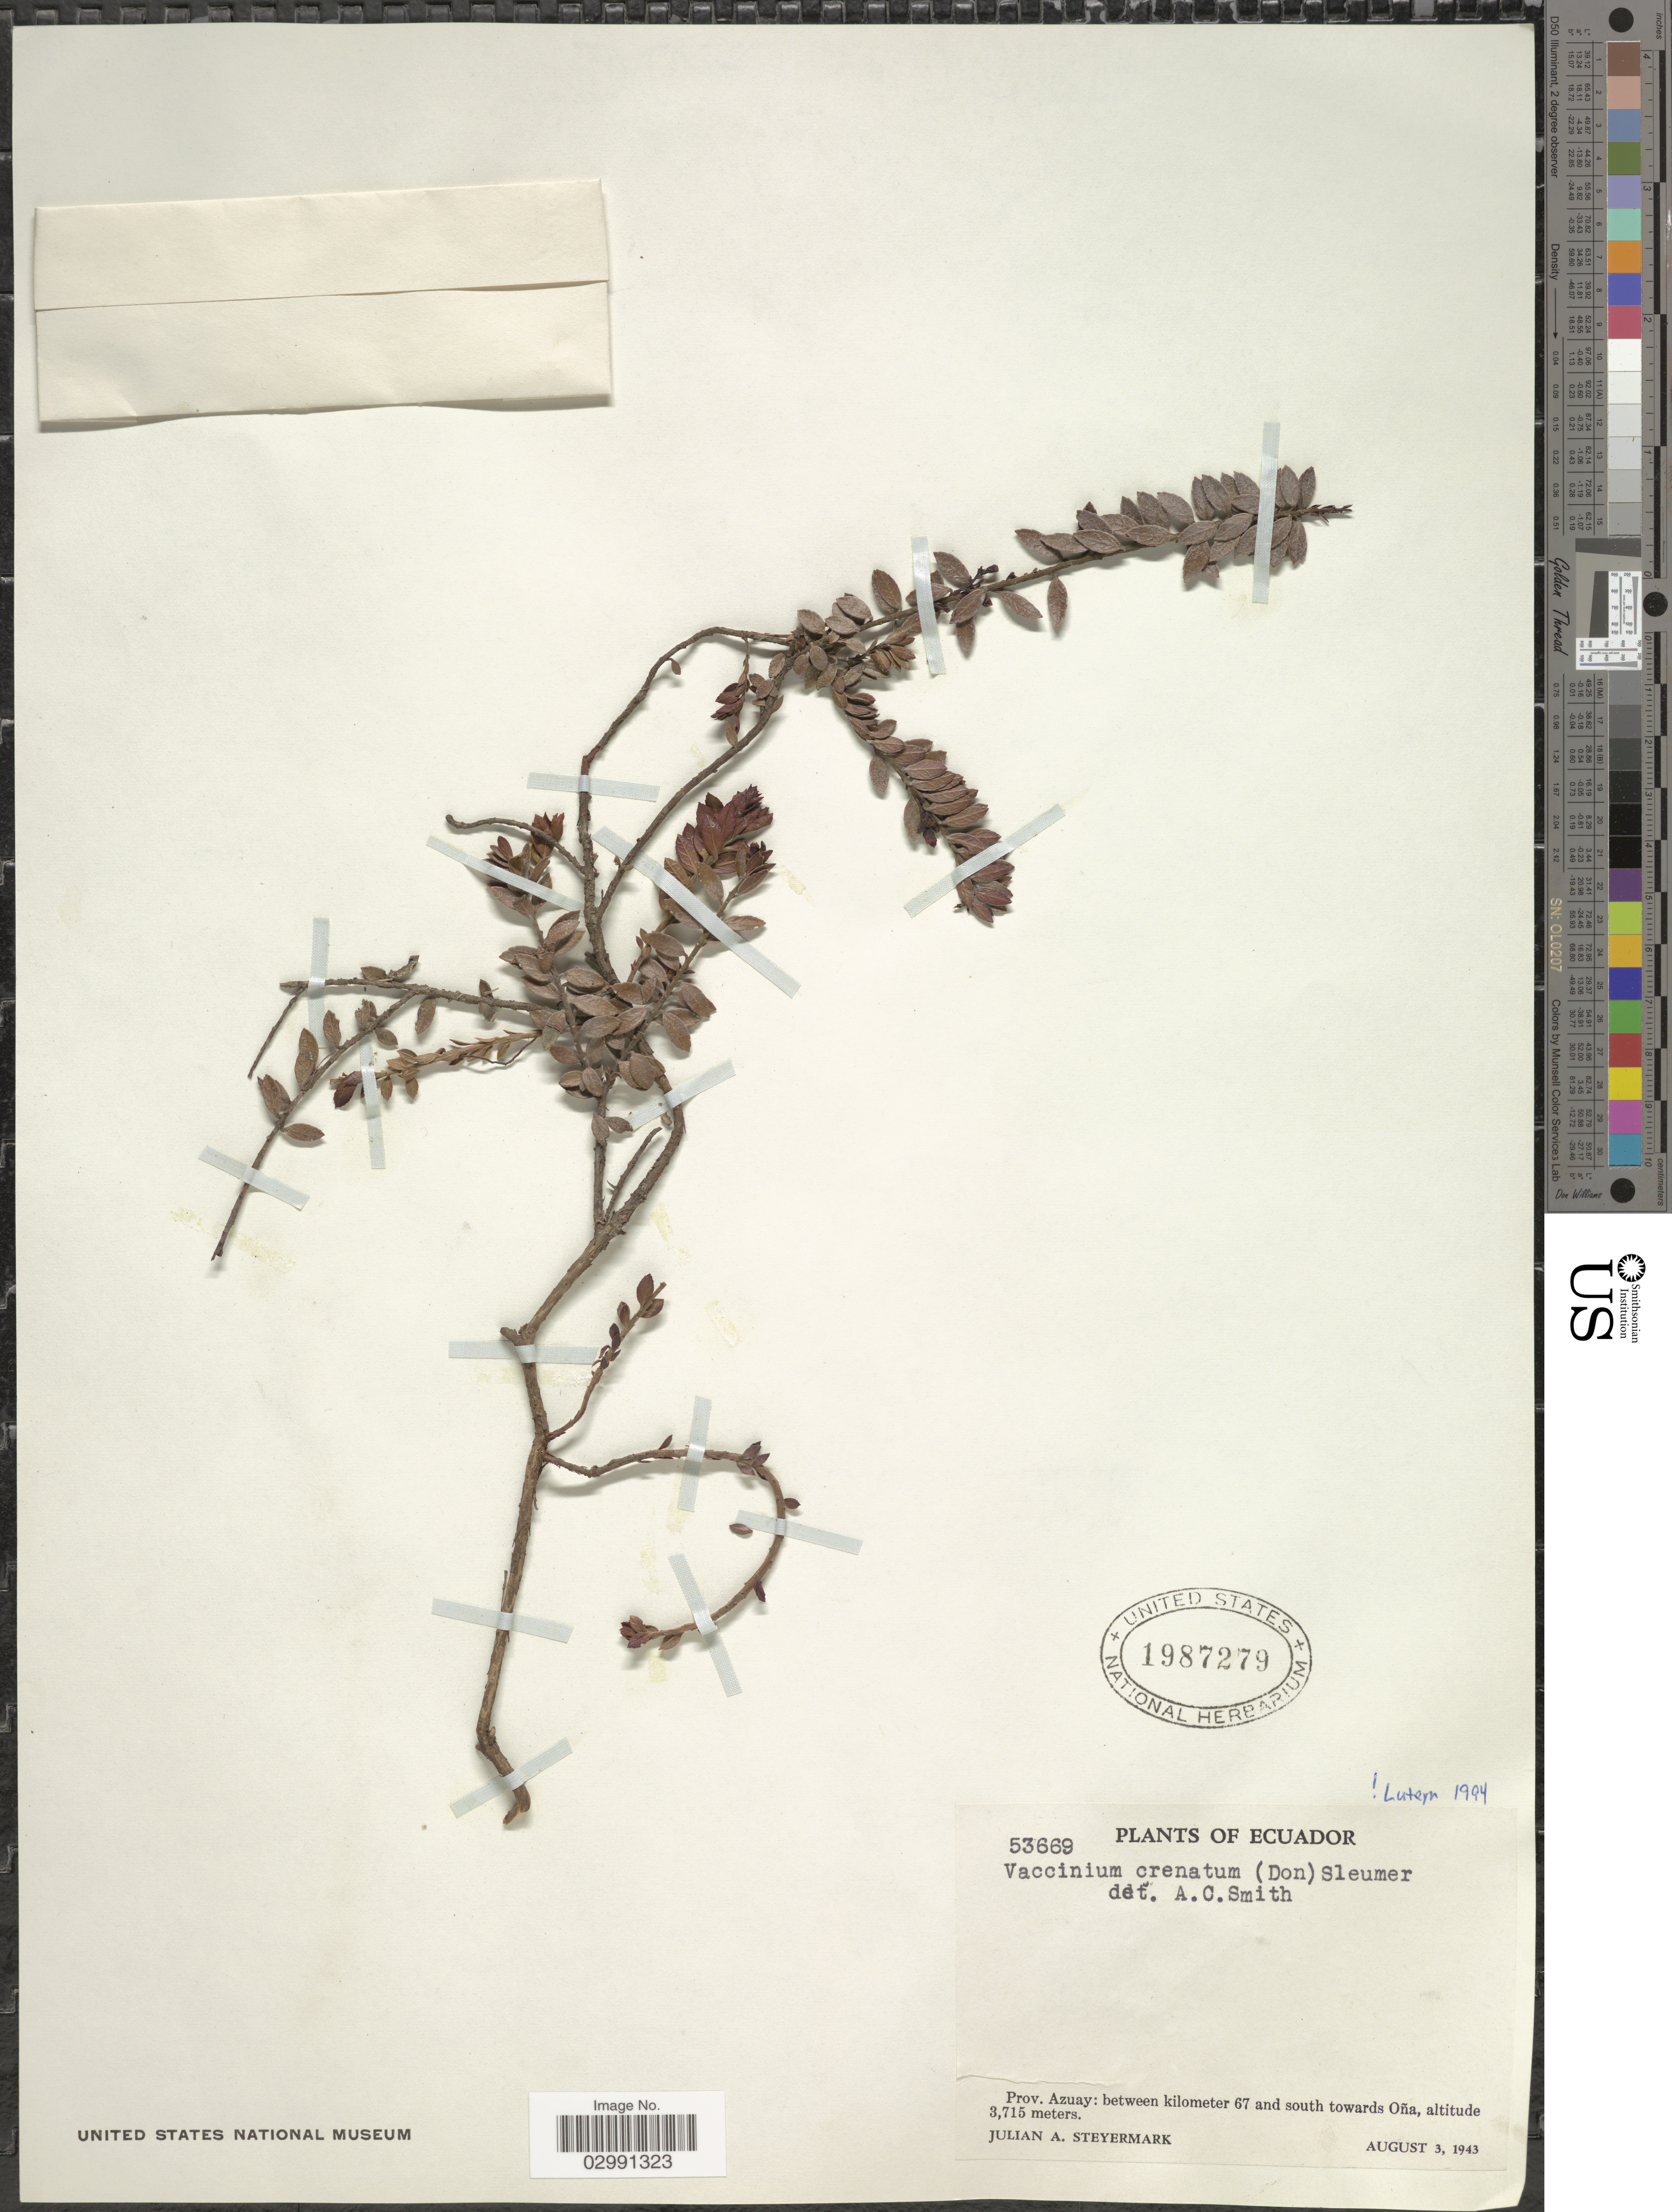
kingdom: Plantae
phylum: Tracheophyta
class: Magnoliopsida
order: Ericales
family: Ericaceae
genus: Vaccinium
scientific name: Vaccinium crenatum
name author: (G. Don) Sleumer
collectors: J. Steyermark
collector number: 53669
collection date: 1943-08-03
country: Ecuador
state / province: Azuay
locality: Prov. Azuay: between kilometer 67 and south towards Oña.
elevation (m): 3715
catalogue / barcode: US 1987279